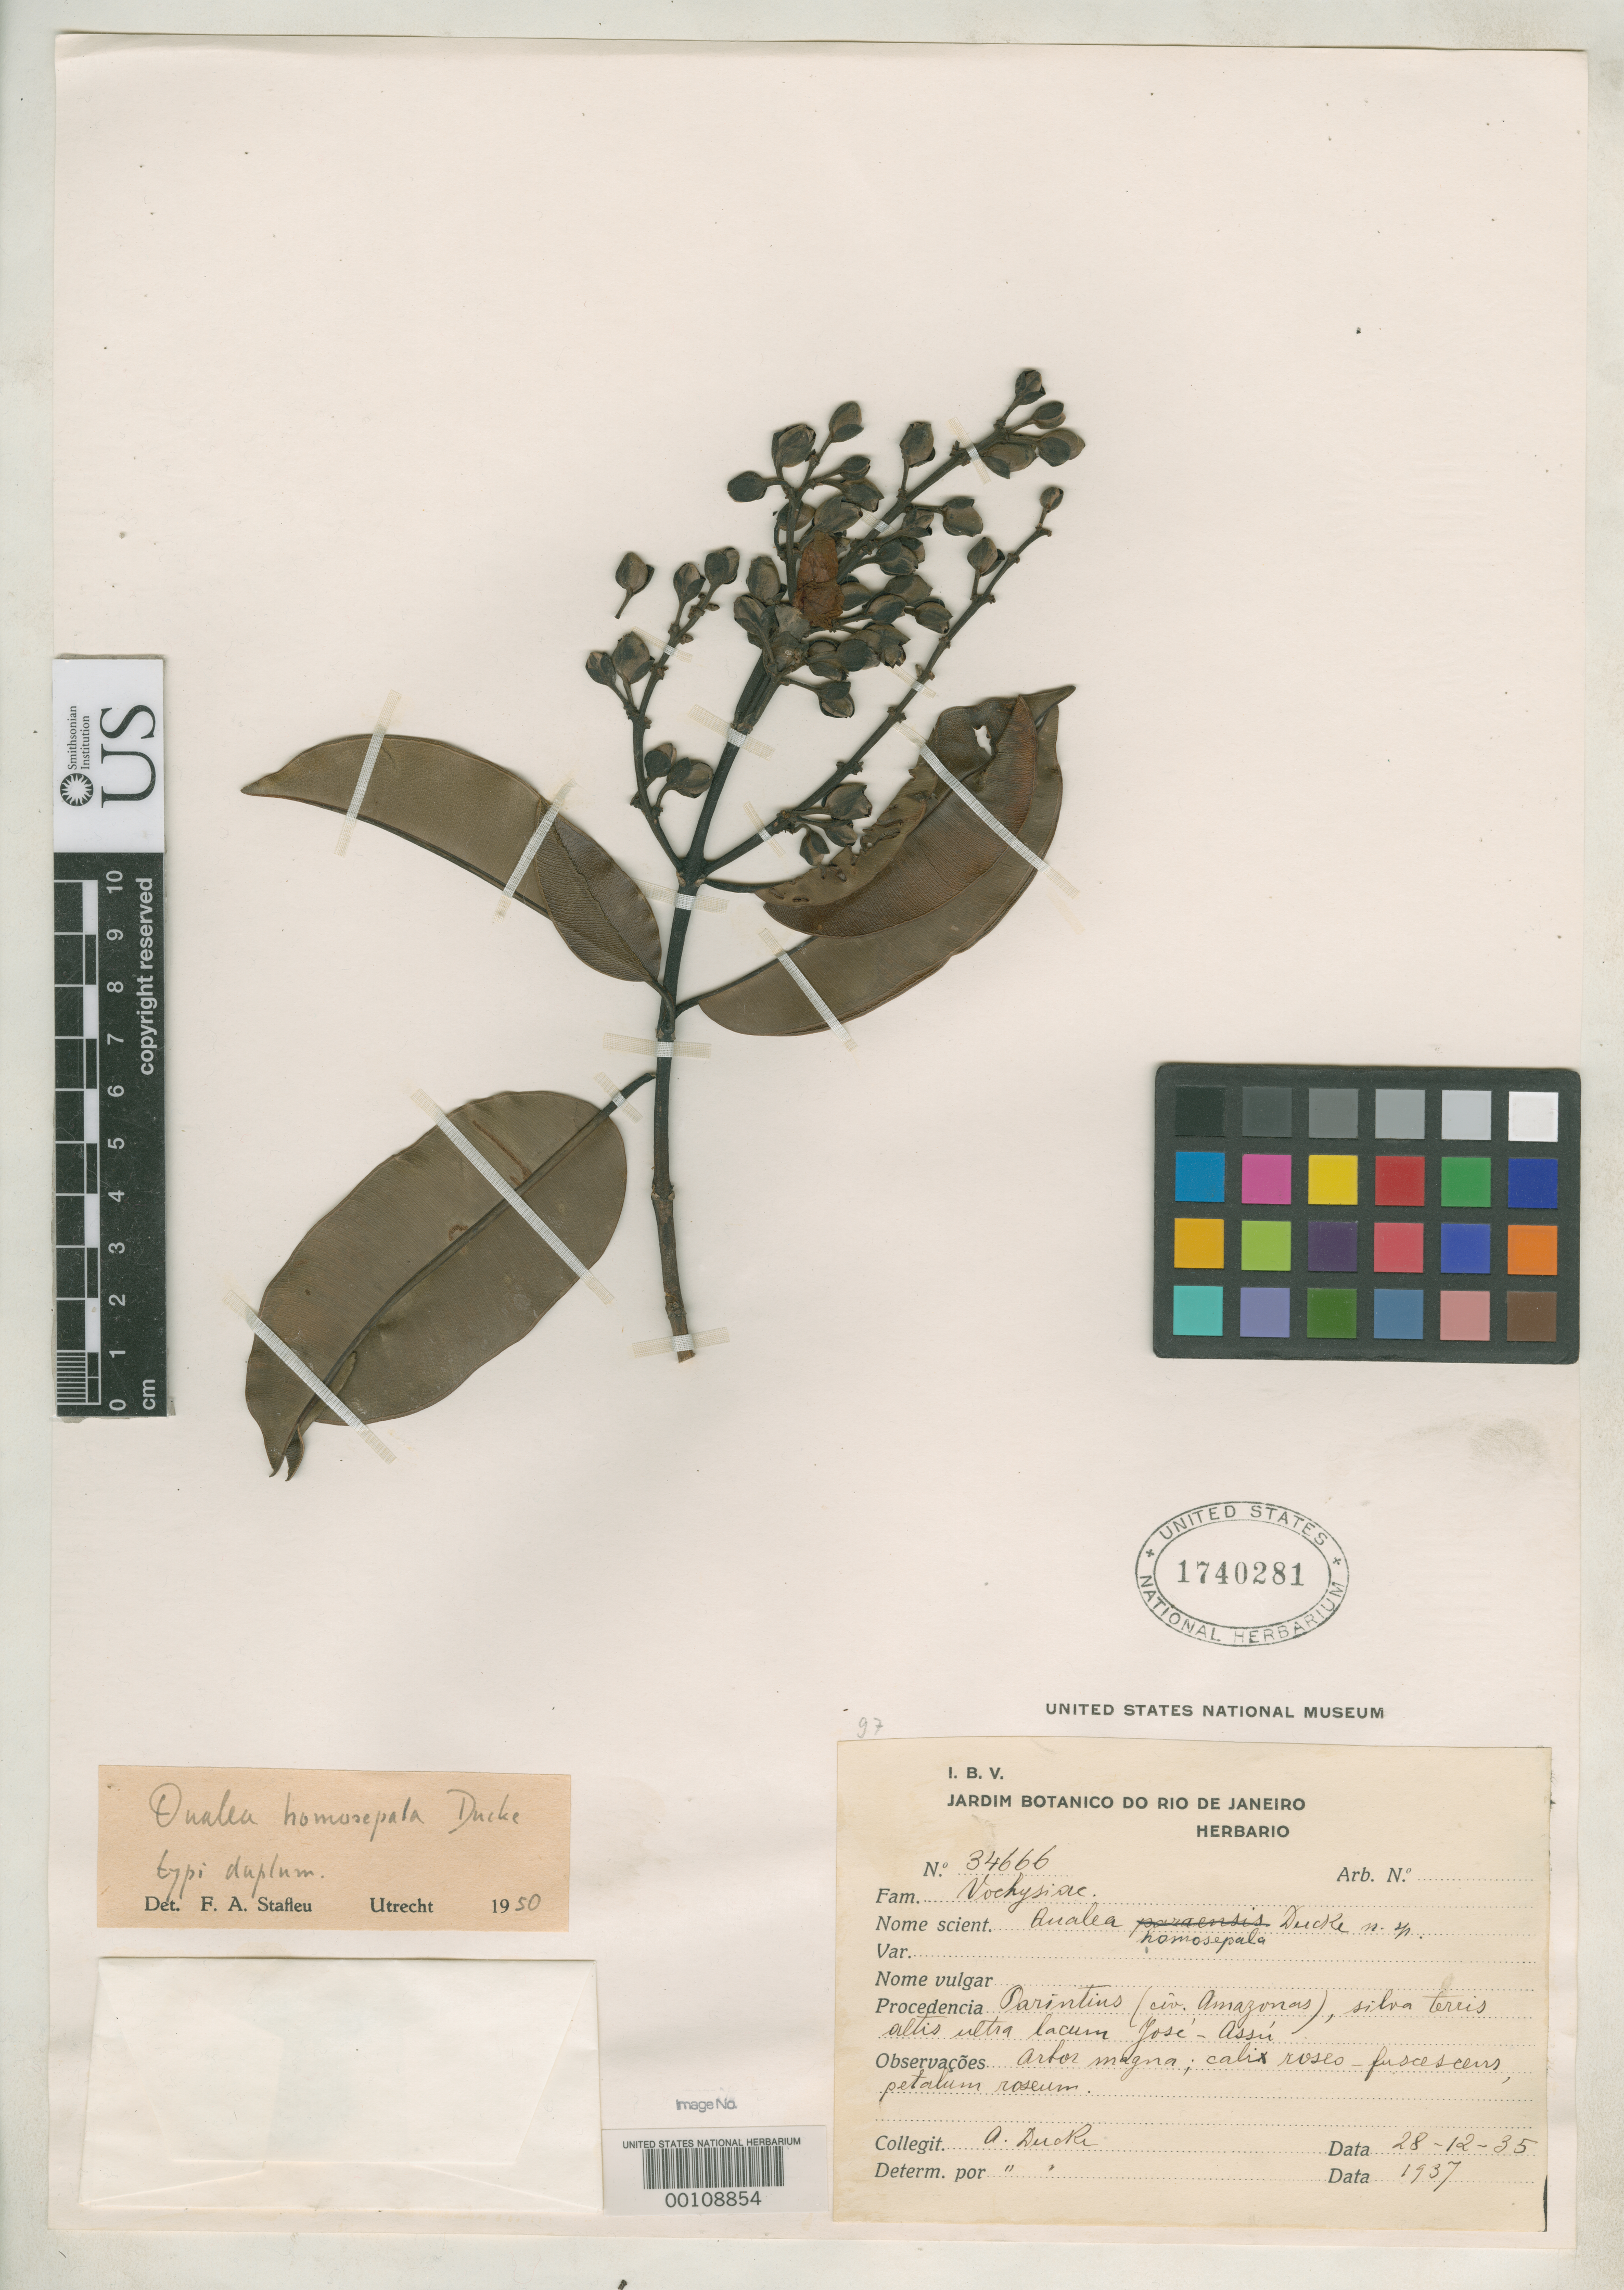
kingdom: Plantae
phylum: Tracheophyta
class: Magnoliopsida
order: Myrtales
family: Vochysiaceae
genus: Qualea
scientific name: Qualea homosepala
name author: Ducke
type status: Isotype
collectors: A. Ducke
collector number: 34666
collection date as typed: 28 Dec 1935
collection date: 1935-12-28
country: Brazil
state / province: Amazonas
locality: Parintius, silva terris altis ultra lacum Jose-Assu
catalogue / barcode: US 1740281